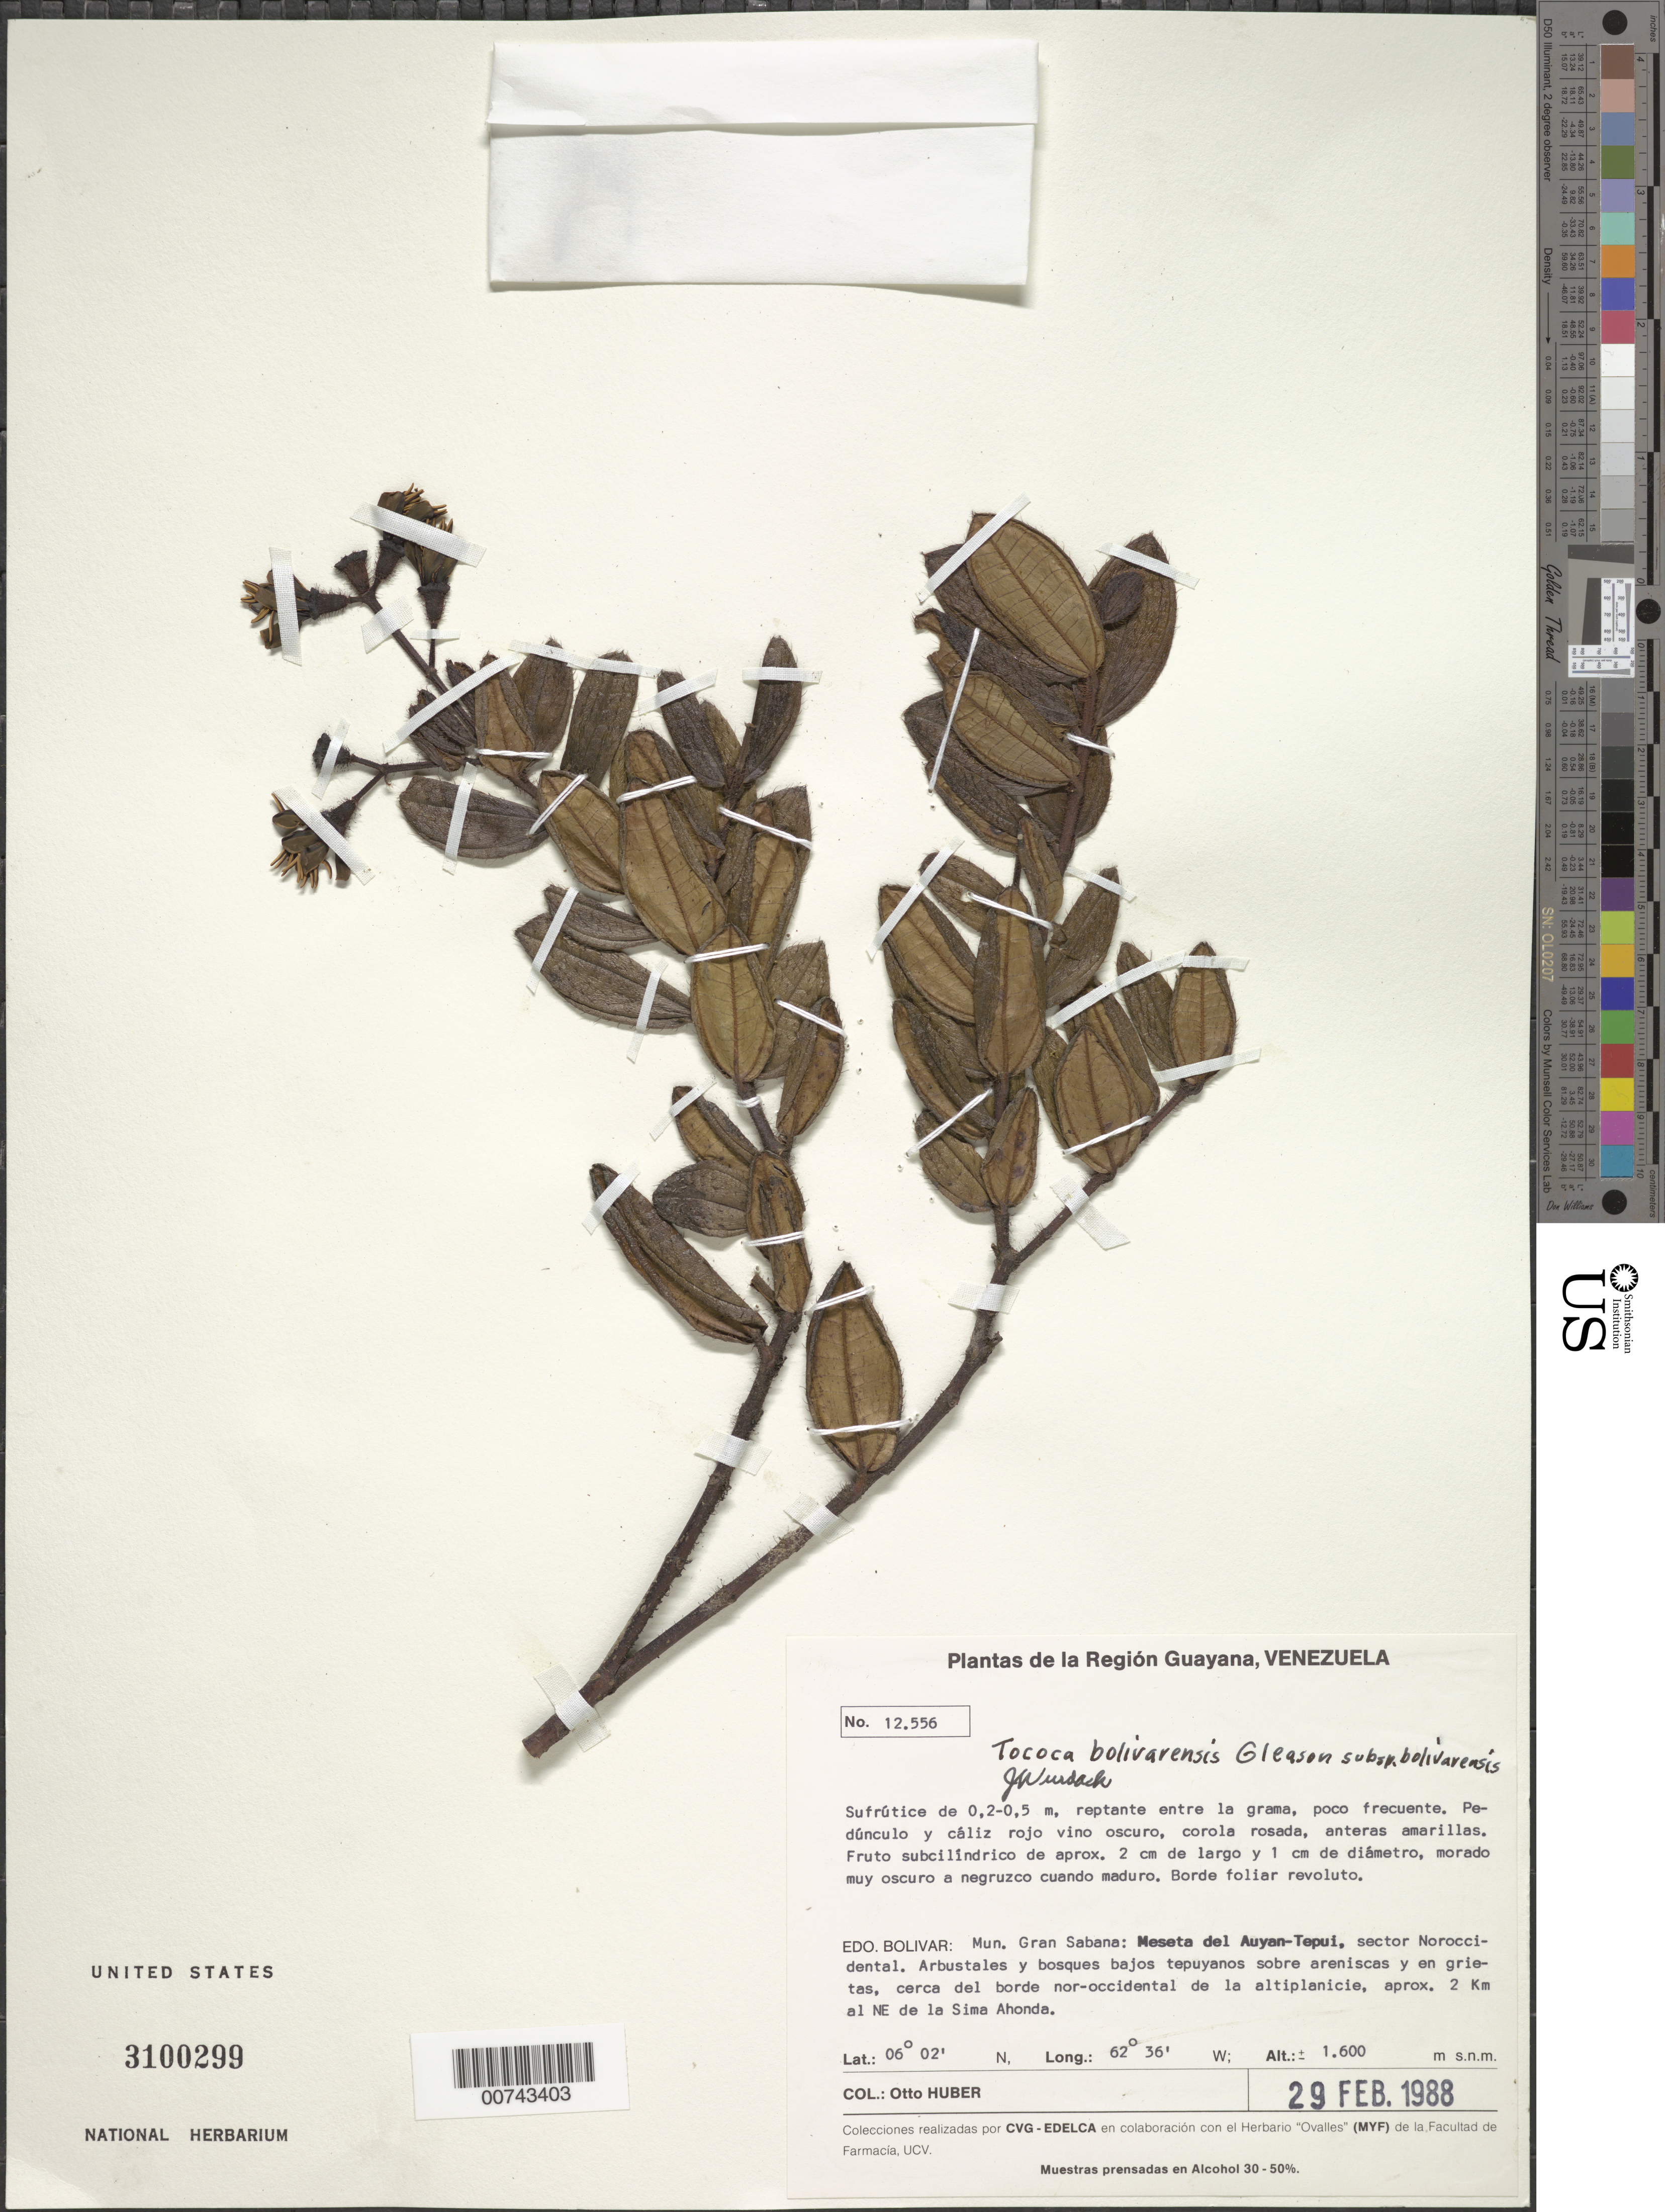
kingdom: Plantae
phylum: Tracheophyta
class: Magnoliopsida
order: Myrtales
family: Melastomataceae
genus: Tococa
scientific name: Tococa bolivarensis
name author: Gleason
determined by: Wurdack, John J., (US), US (UNITED STATES)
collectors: O. Huber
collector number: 12556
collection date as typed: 29-Feb-88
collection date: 1988-02-29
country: Venezuela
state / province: Bolívar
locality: Mun. Gran Sabana, Meseta del Auyan-tepuí, sector noroccidental, aprox. 2 km al NE de la Sima Ahonda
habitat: Entre la grama. Arbutstales y bosques tepuyanos sobre arensicas y en grietas, cerce del borde nor-occidental de la altiplanicie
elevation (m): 1600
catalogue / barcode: US 3100299